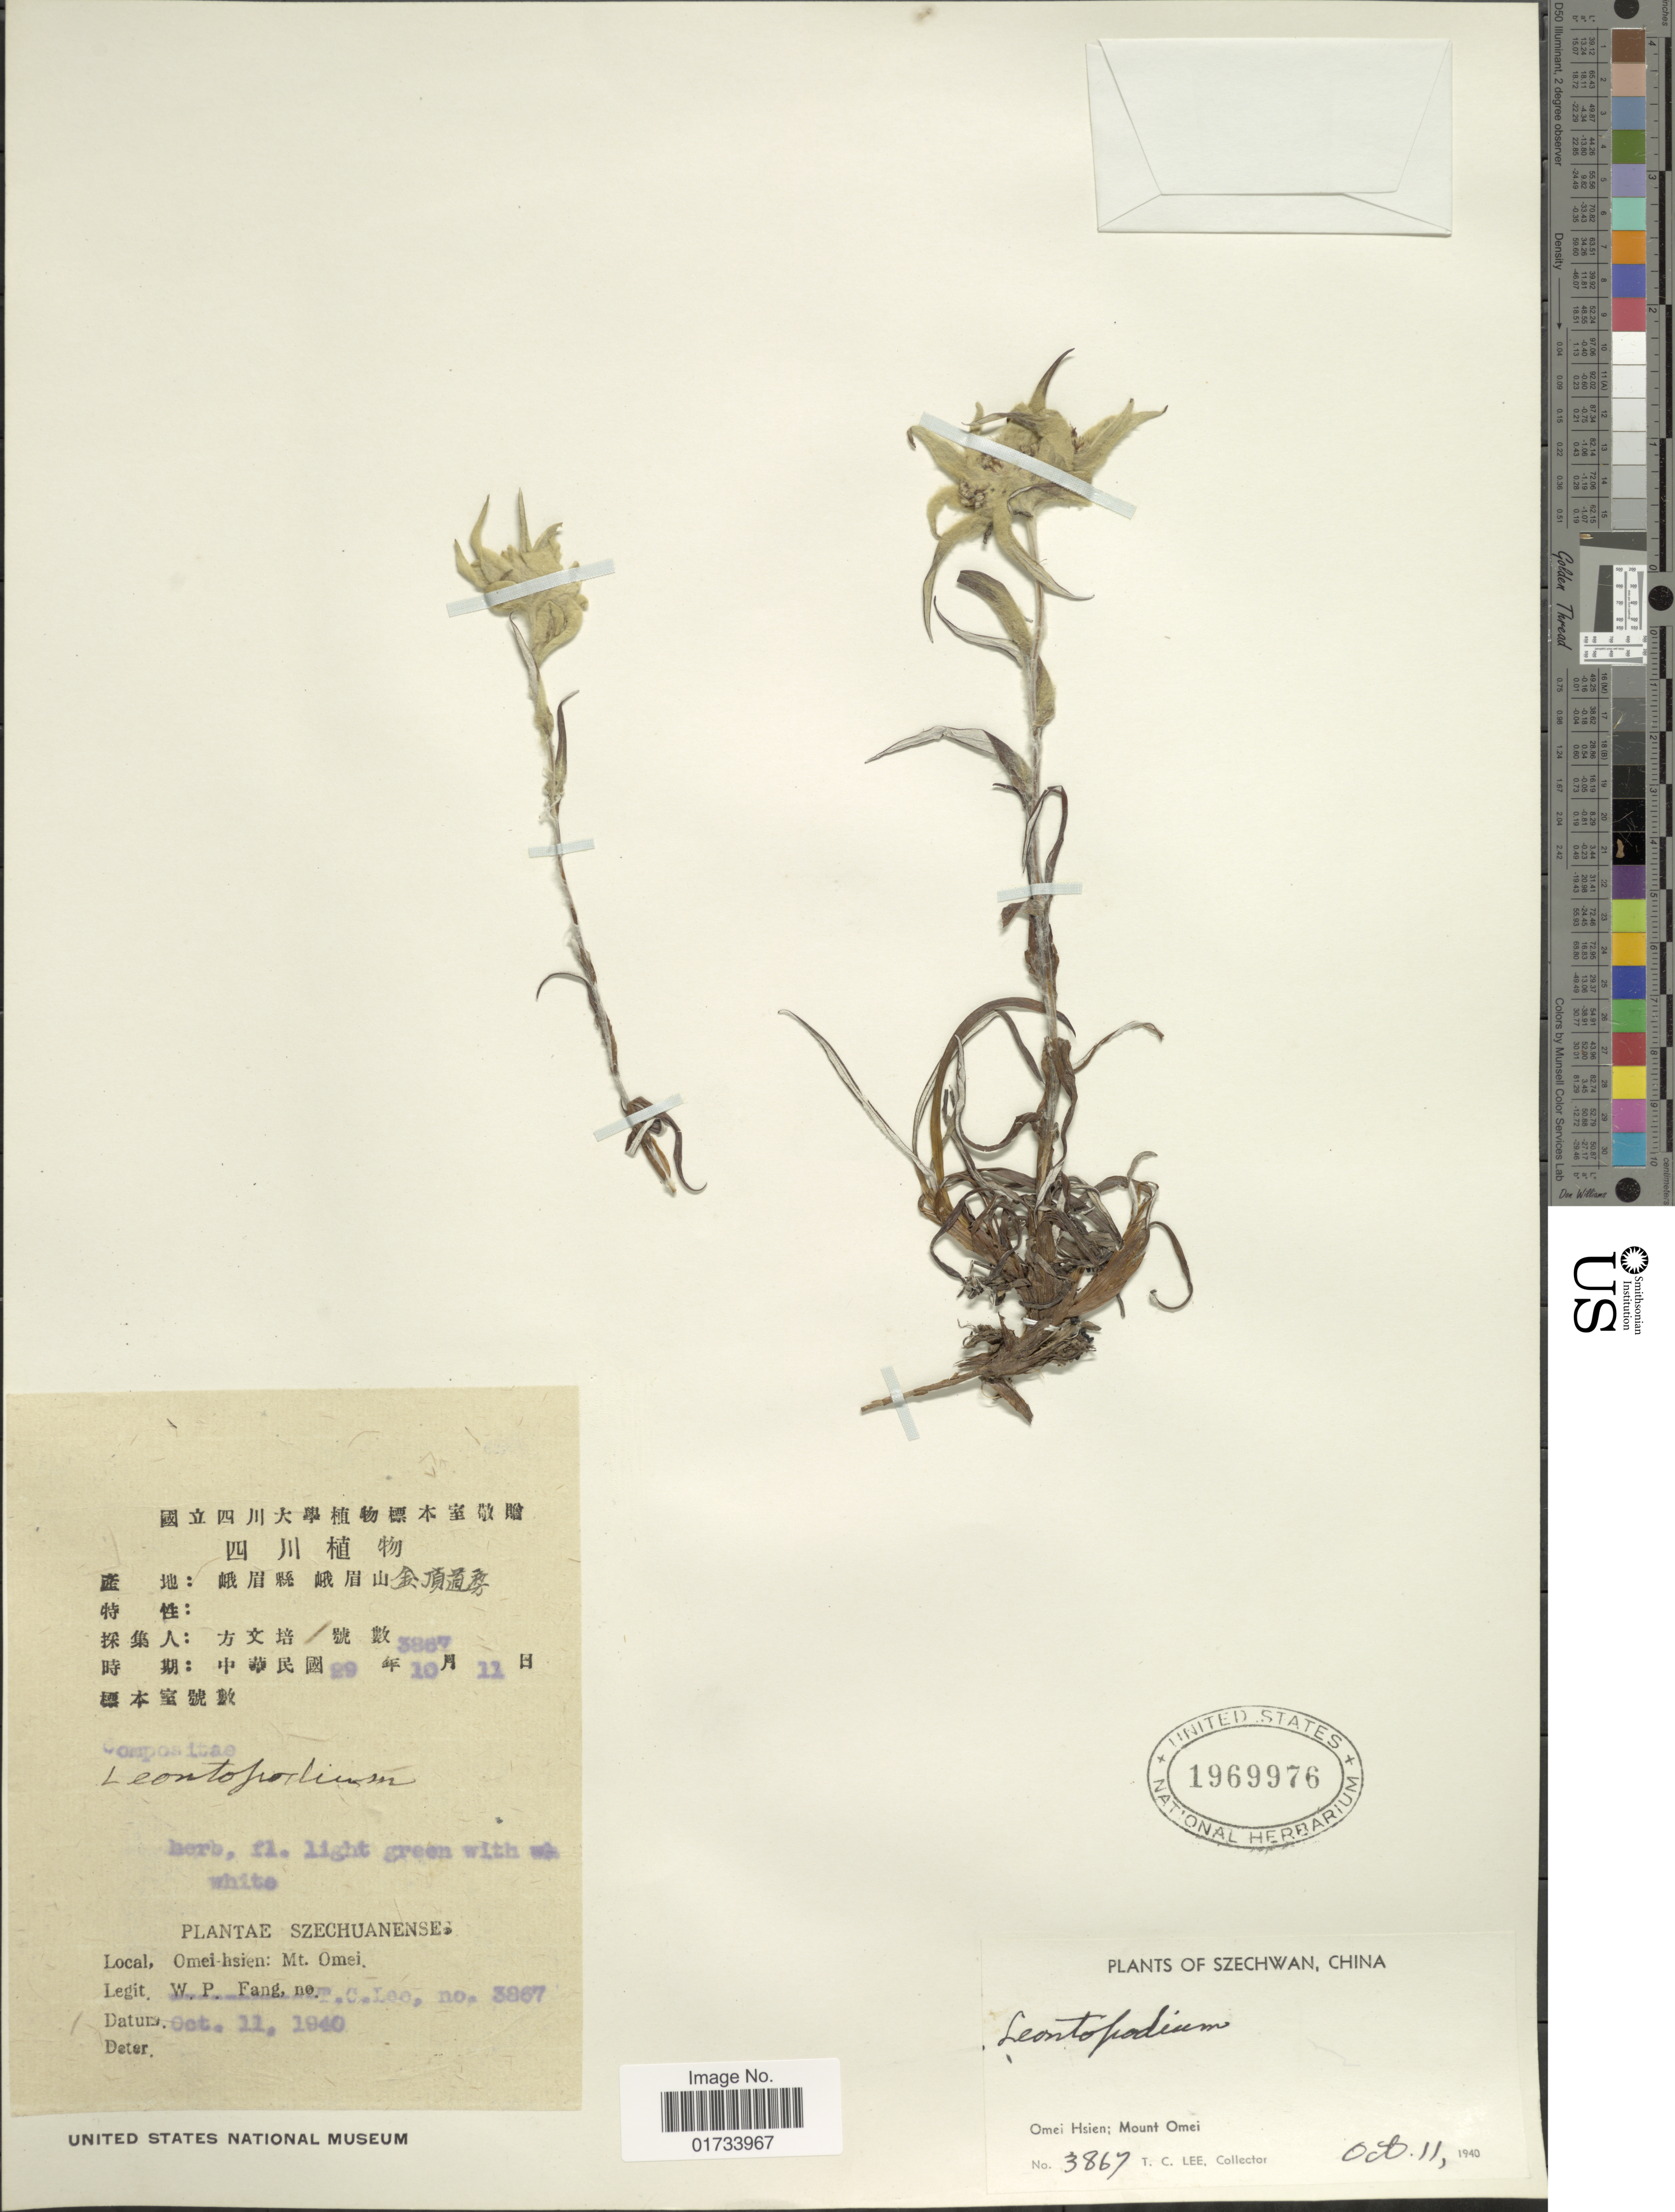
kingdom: Plantae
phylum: Tracheophyta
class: Magnoliopsida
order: Asterales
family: Asteraceae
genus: Leontopodium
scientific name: Leontopodium calocephalum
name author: (Franch.) Beauverd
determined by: Chen, Y. S.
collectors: T. Lee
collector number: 3867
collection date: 1940-10-11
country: China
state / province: Sichuan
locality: Szechwan, Omei Hsien: Mount Omei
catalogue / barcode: US 1969976